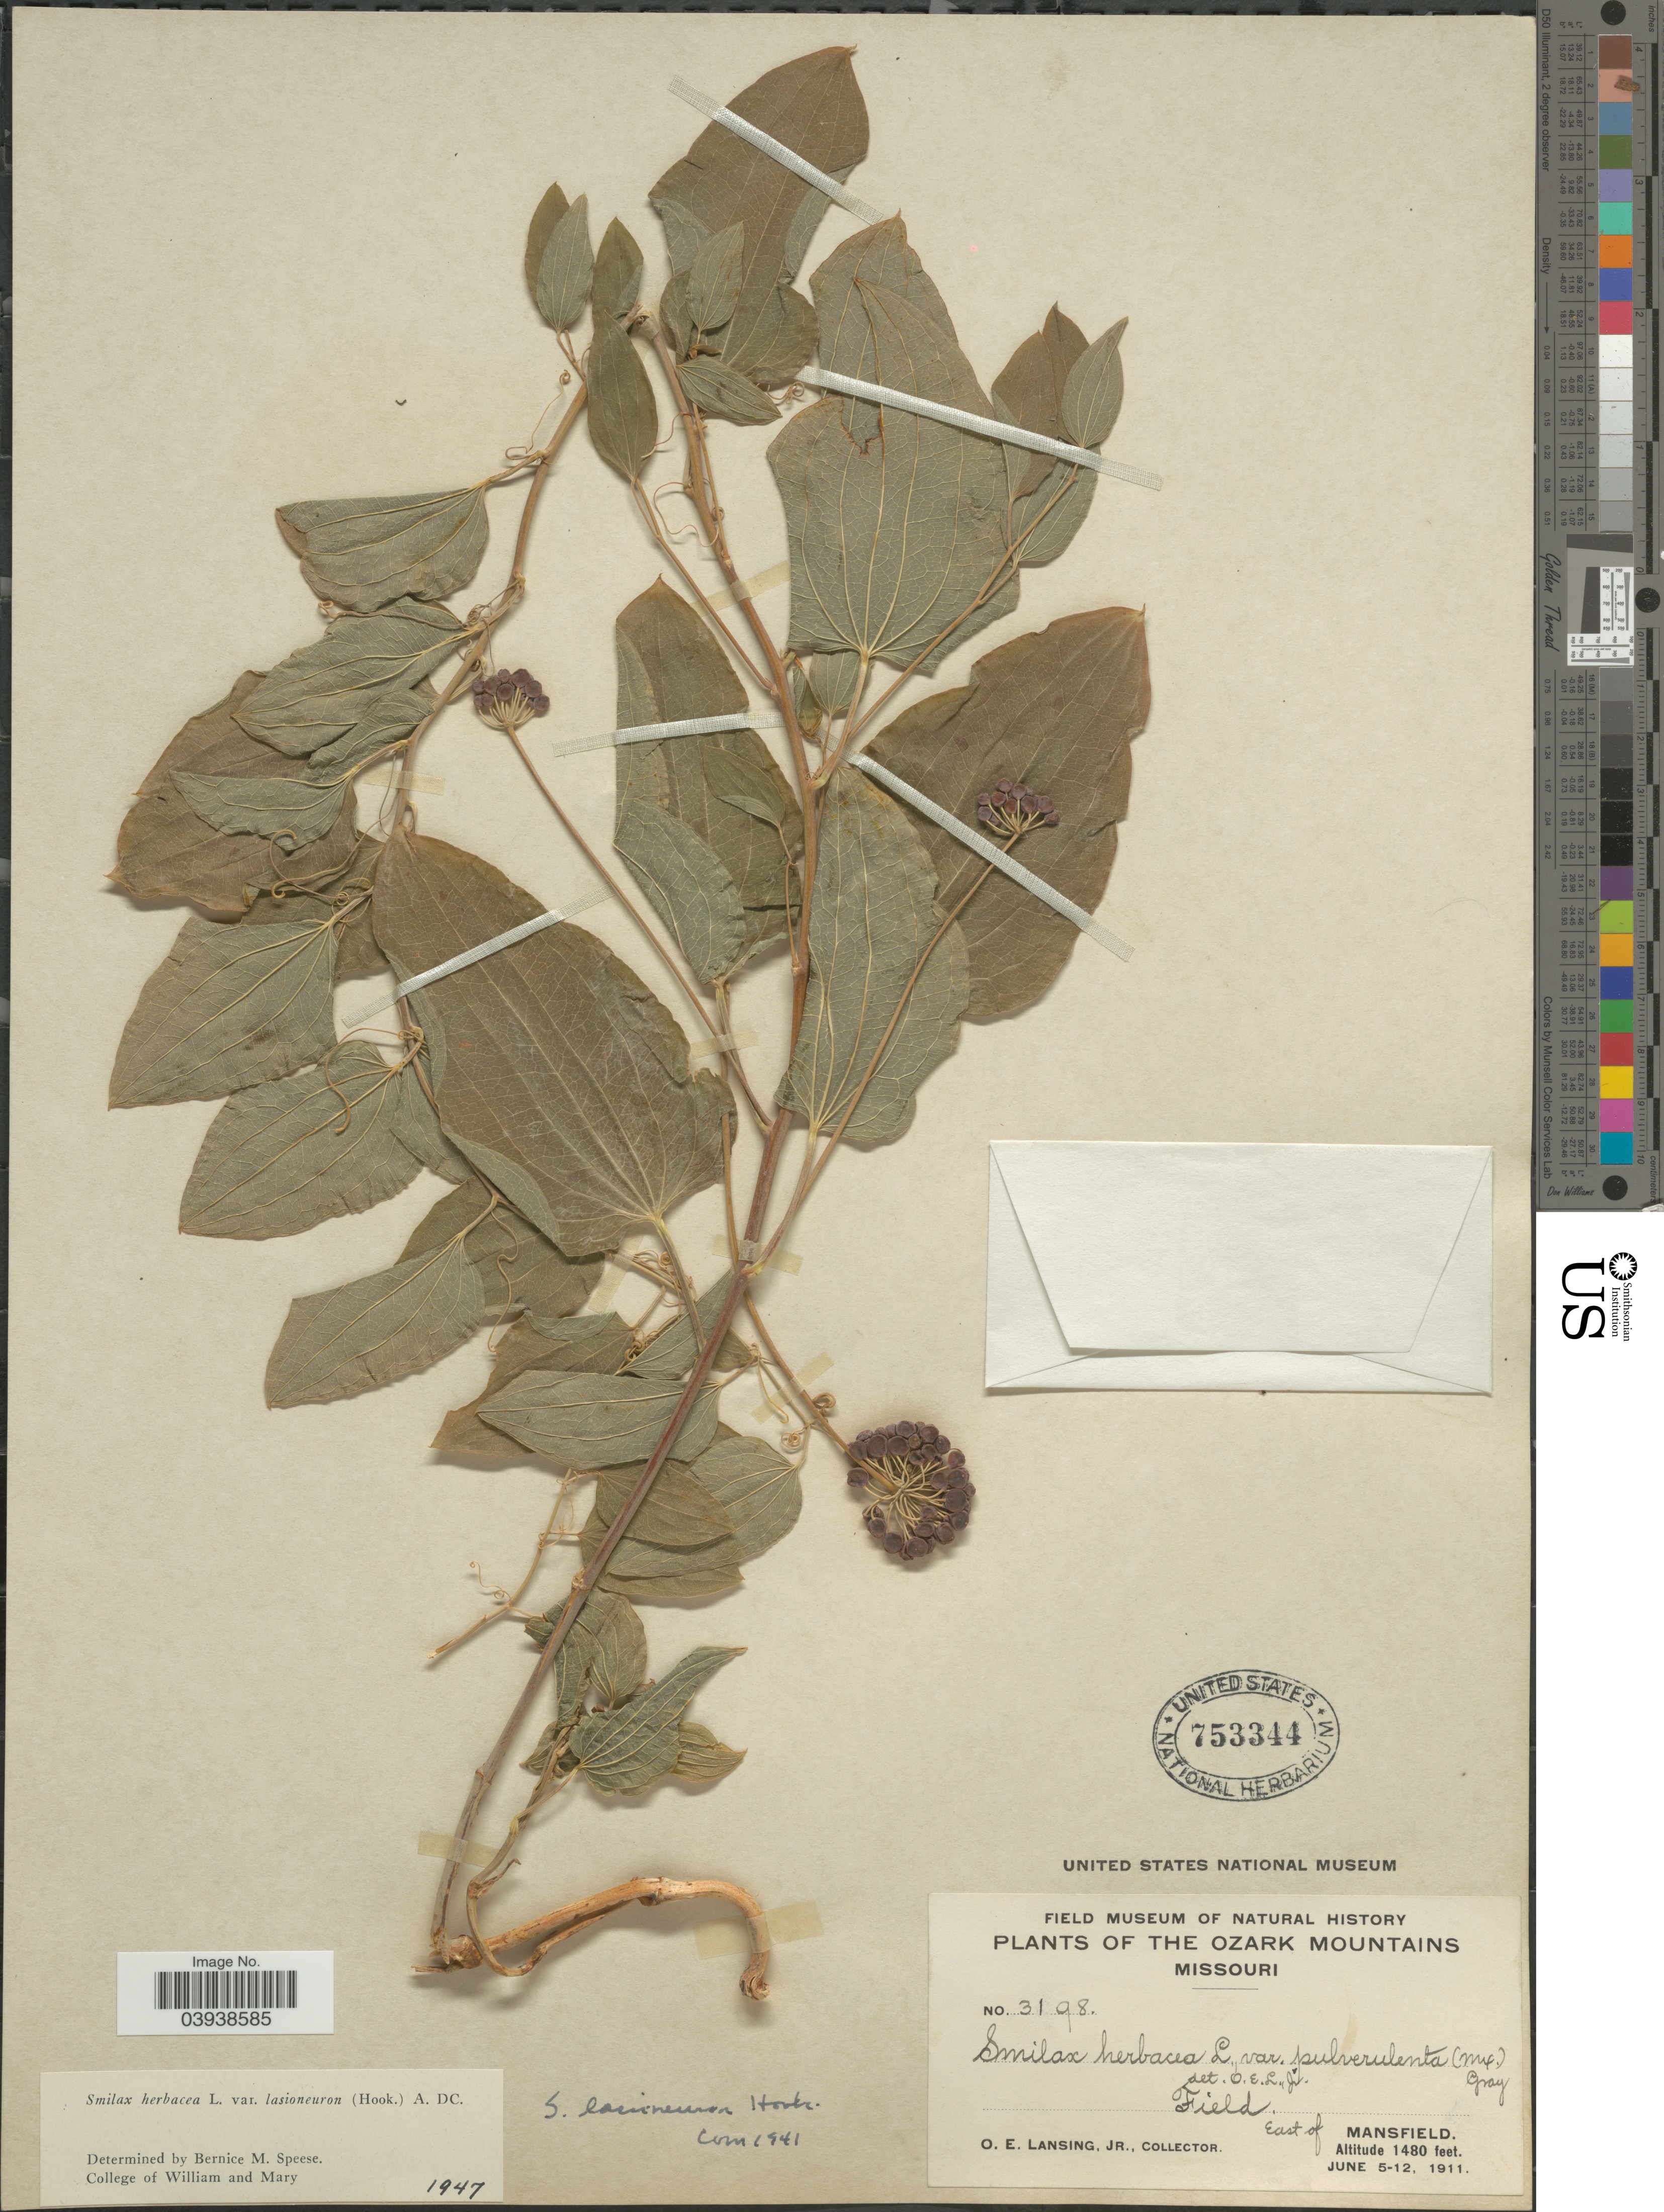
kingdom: Plantae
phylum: Tracheophyta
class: Liliopsida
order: Liliales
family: Smilacaceae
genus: Smilax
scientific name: Smilax herbacea var. lasioneuron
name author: (Hook.) A. DC.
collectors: O. Lansing Jr.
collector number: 3198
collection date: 1911-06-05/1911-06-12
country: United States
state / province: Missouri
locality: The Ozark Mountains. Field. East of Mansfield.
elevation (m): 451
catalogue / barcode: US 753344